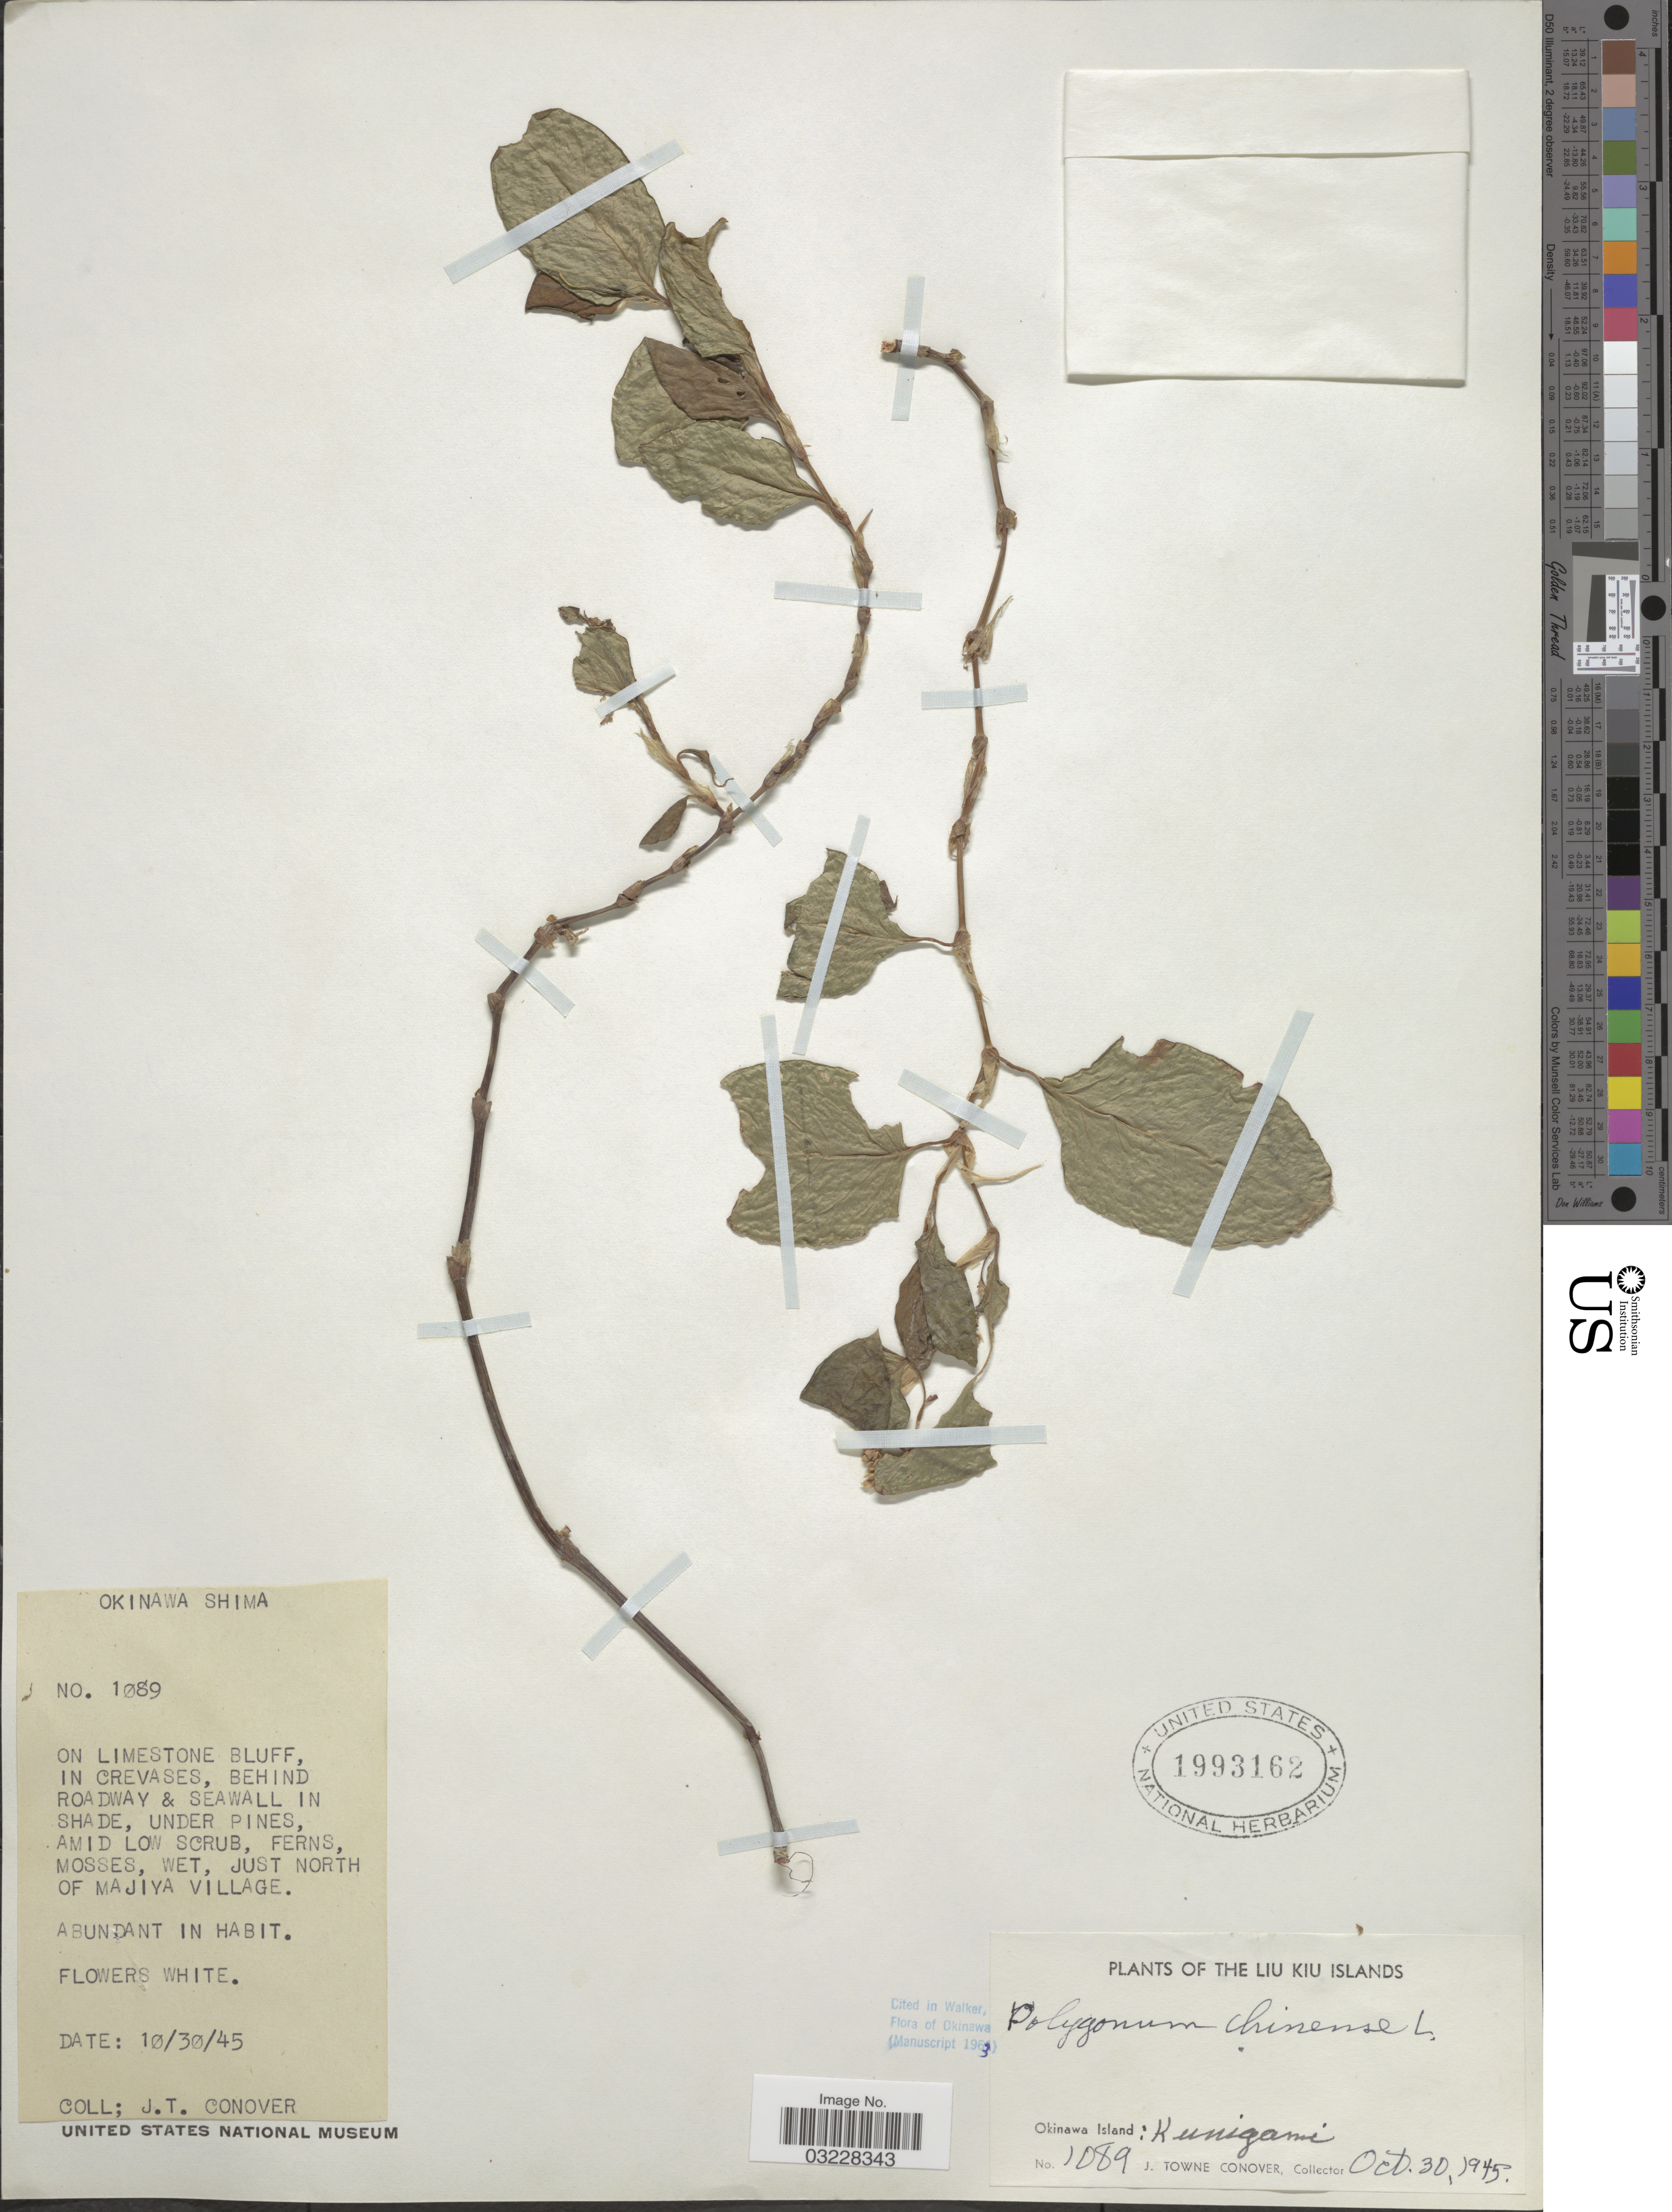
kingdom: Plantae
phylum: Tracheophyta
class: Magnoliopsida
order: Caryophyllales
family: Polygonaceae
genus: Polygonum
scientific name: Polygonum chinense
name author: L.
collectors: J. T. Conover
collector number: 1089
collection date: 1945-10-30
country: Japan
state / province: Okinawa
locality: Okinawa Shima. Just north of Majiya Village. The Liu Kiu Islands. Okinawa Island: Kunigami.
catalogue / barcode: US 1993162